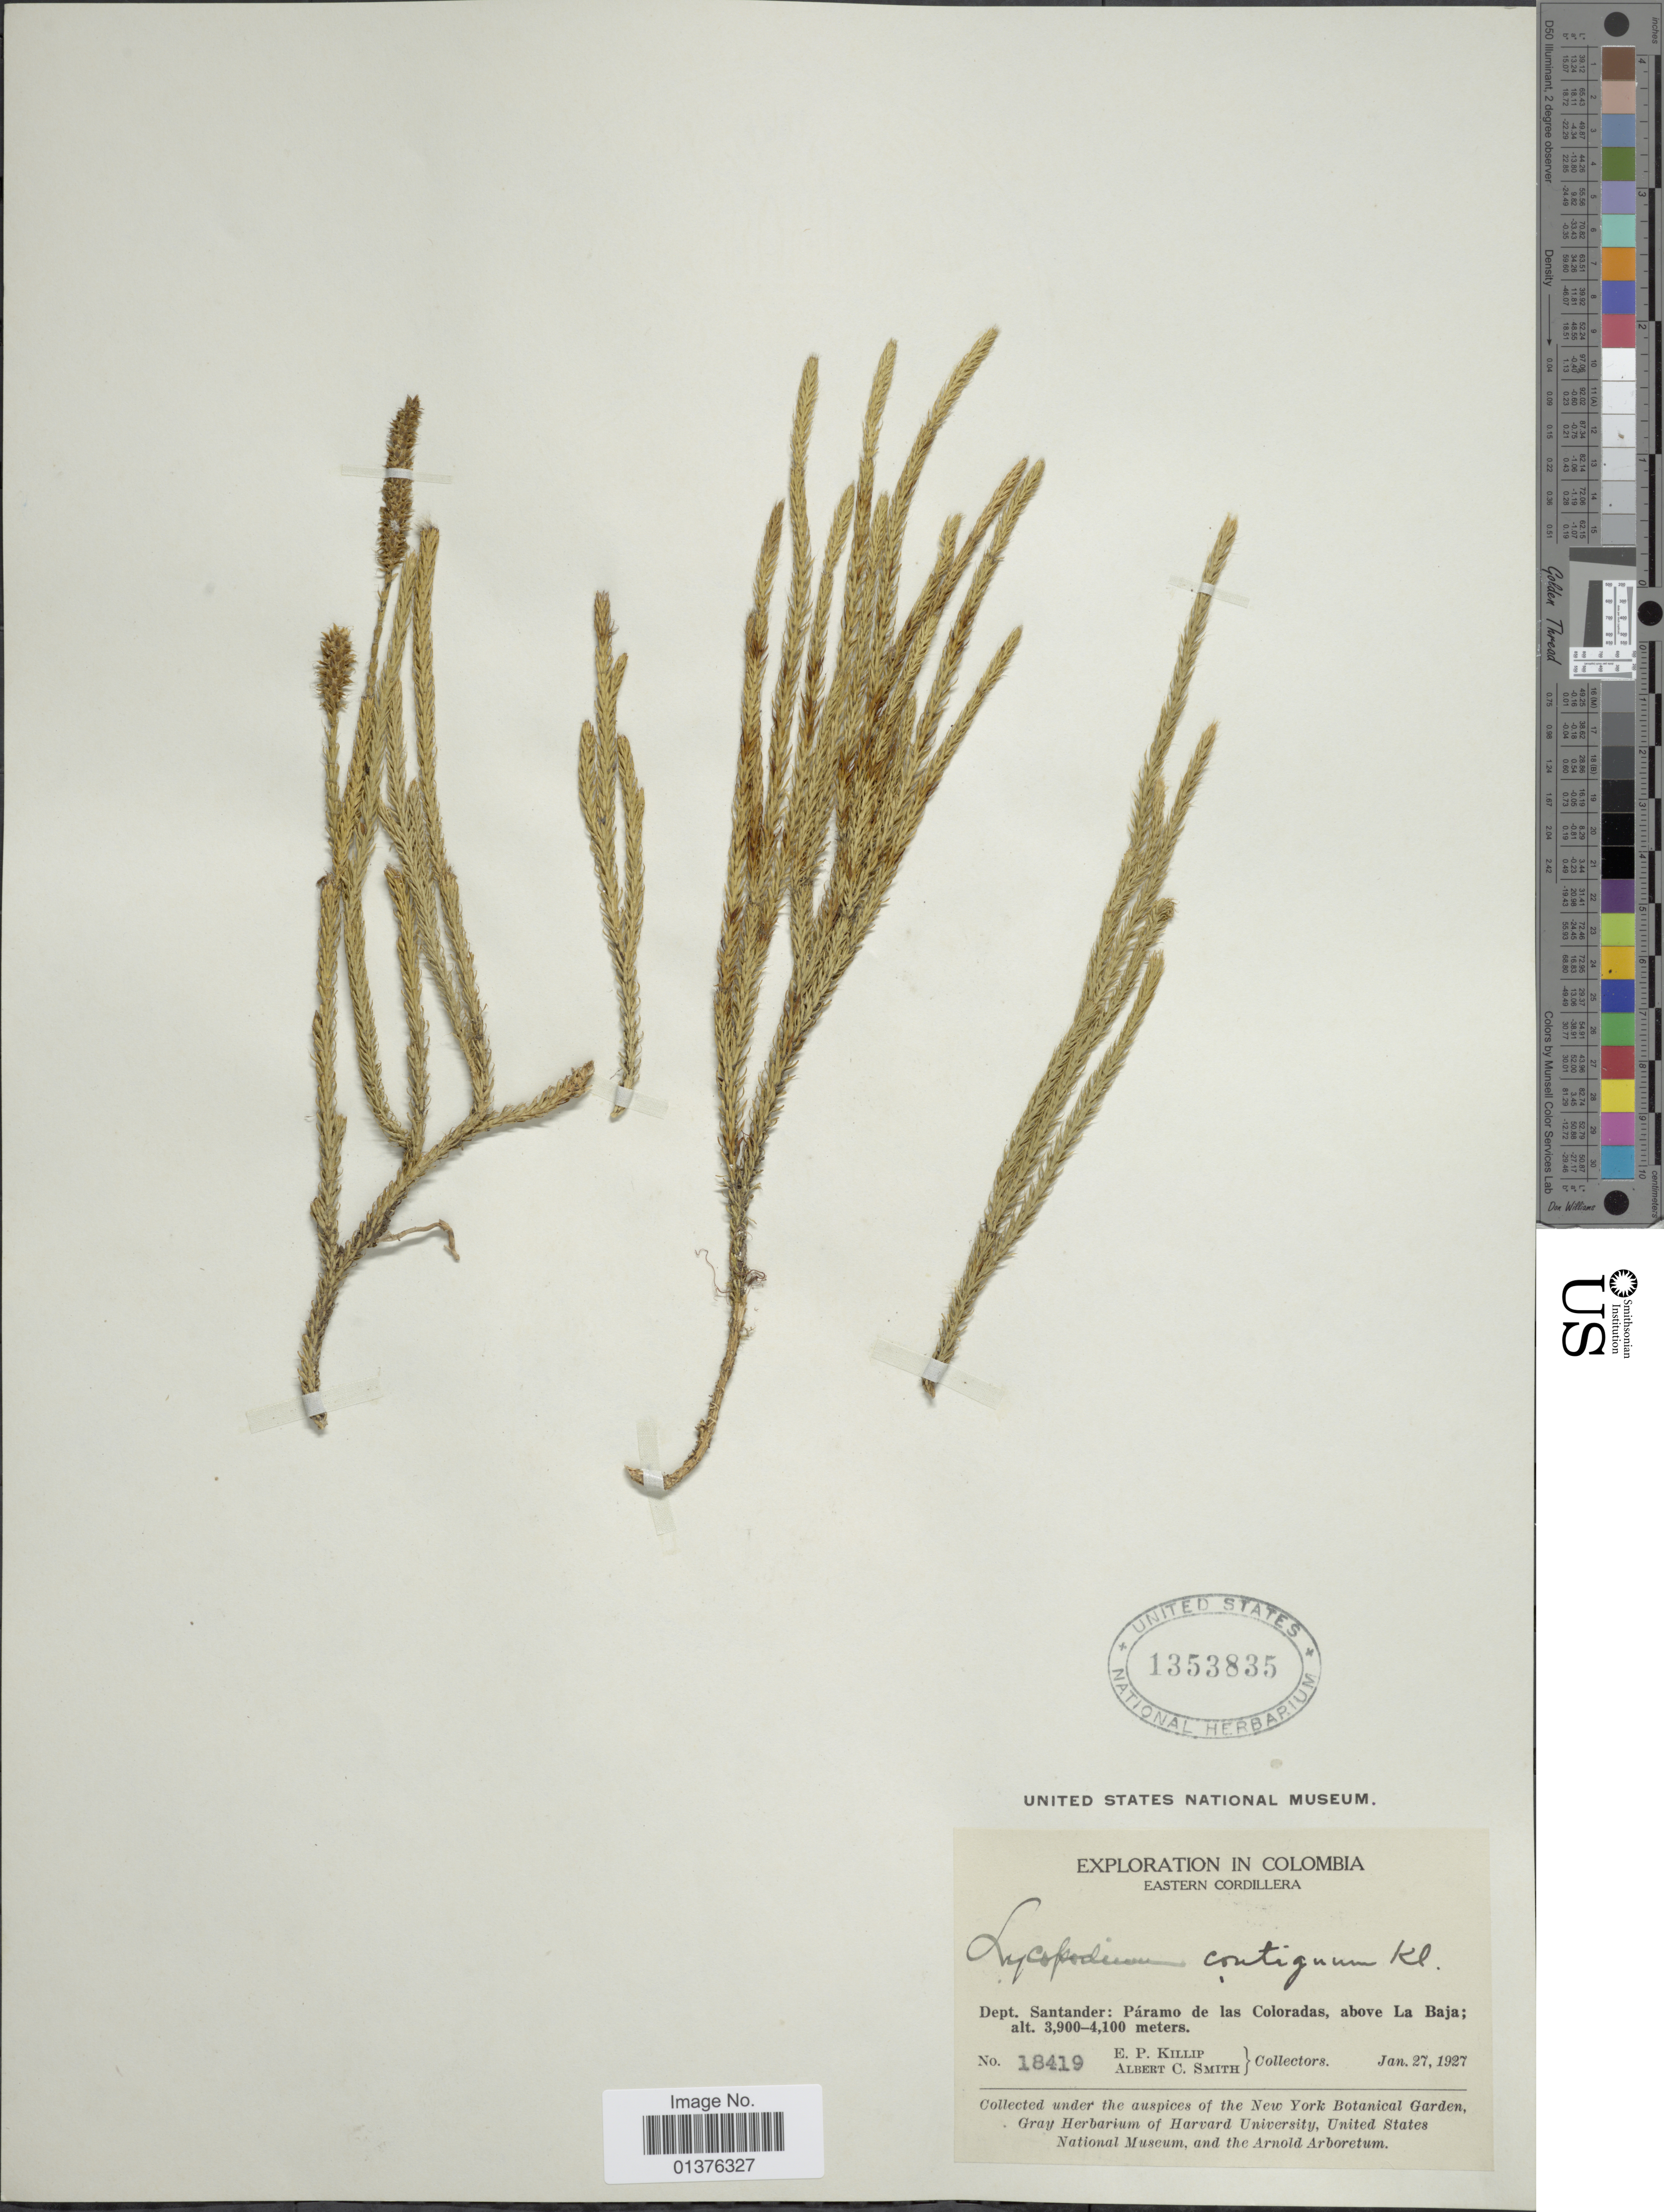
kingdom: Plantae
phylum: Tracheophyta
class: Lycopodiopsida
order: Lycopodiales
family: Lycopodiaceae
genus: Lycopodium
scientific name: Lycopodium clavatum subsp. contiguum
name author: (Klotzsch) B. Øllg.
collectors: E. P. Killip & A. C. Smith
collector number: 18419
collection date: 1927-01-27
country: Colombia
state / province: Santander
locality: Páramo de las Colorados, above La Baja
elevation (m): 3900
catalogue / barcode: US 1353835